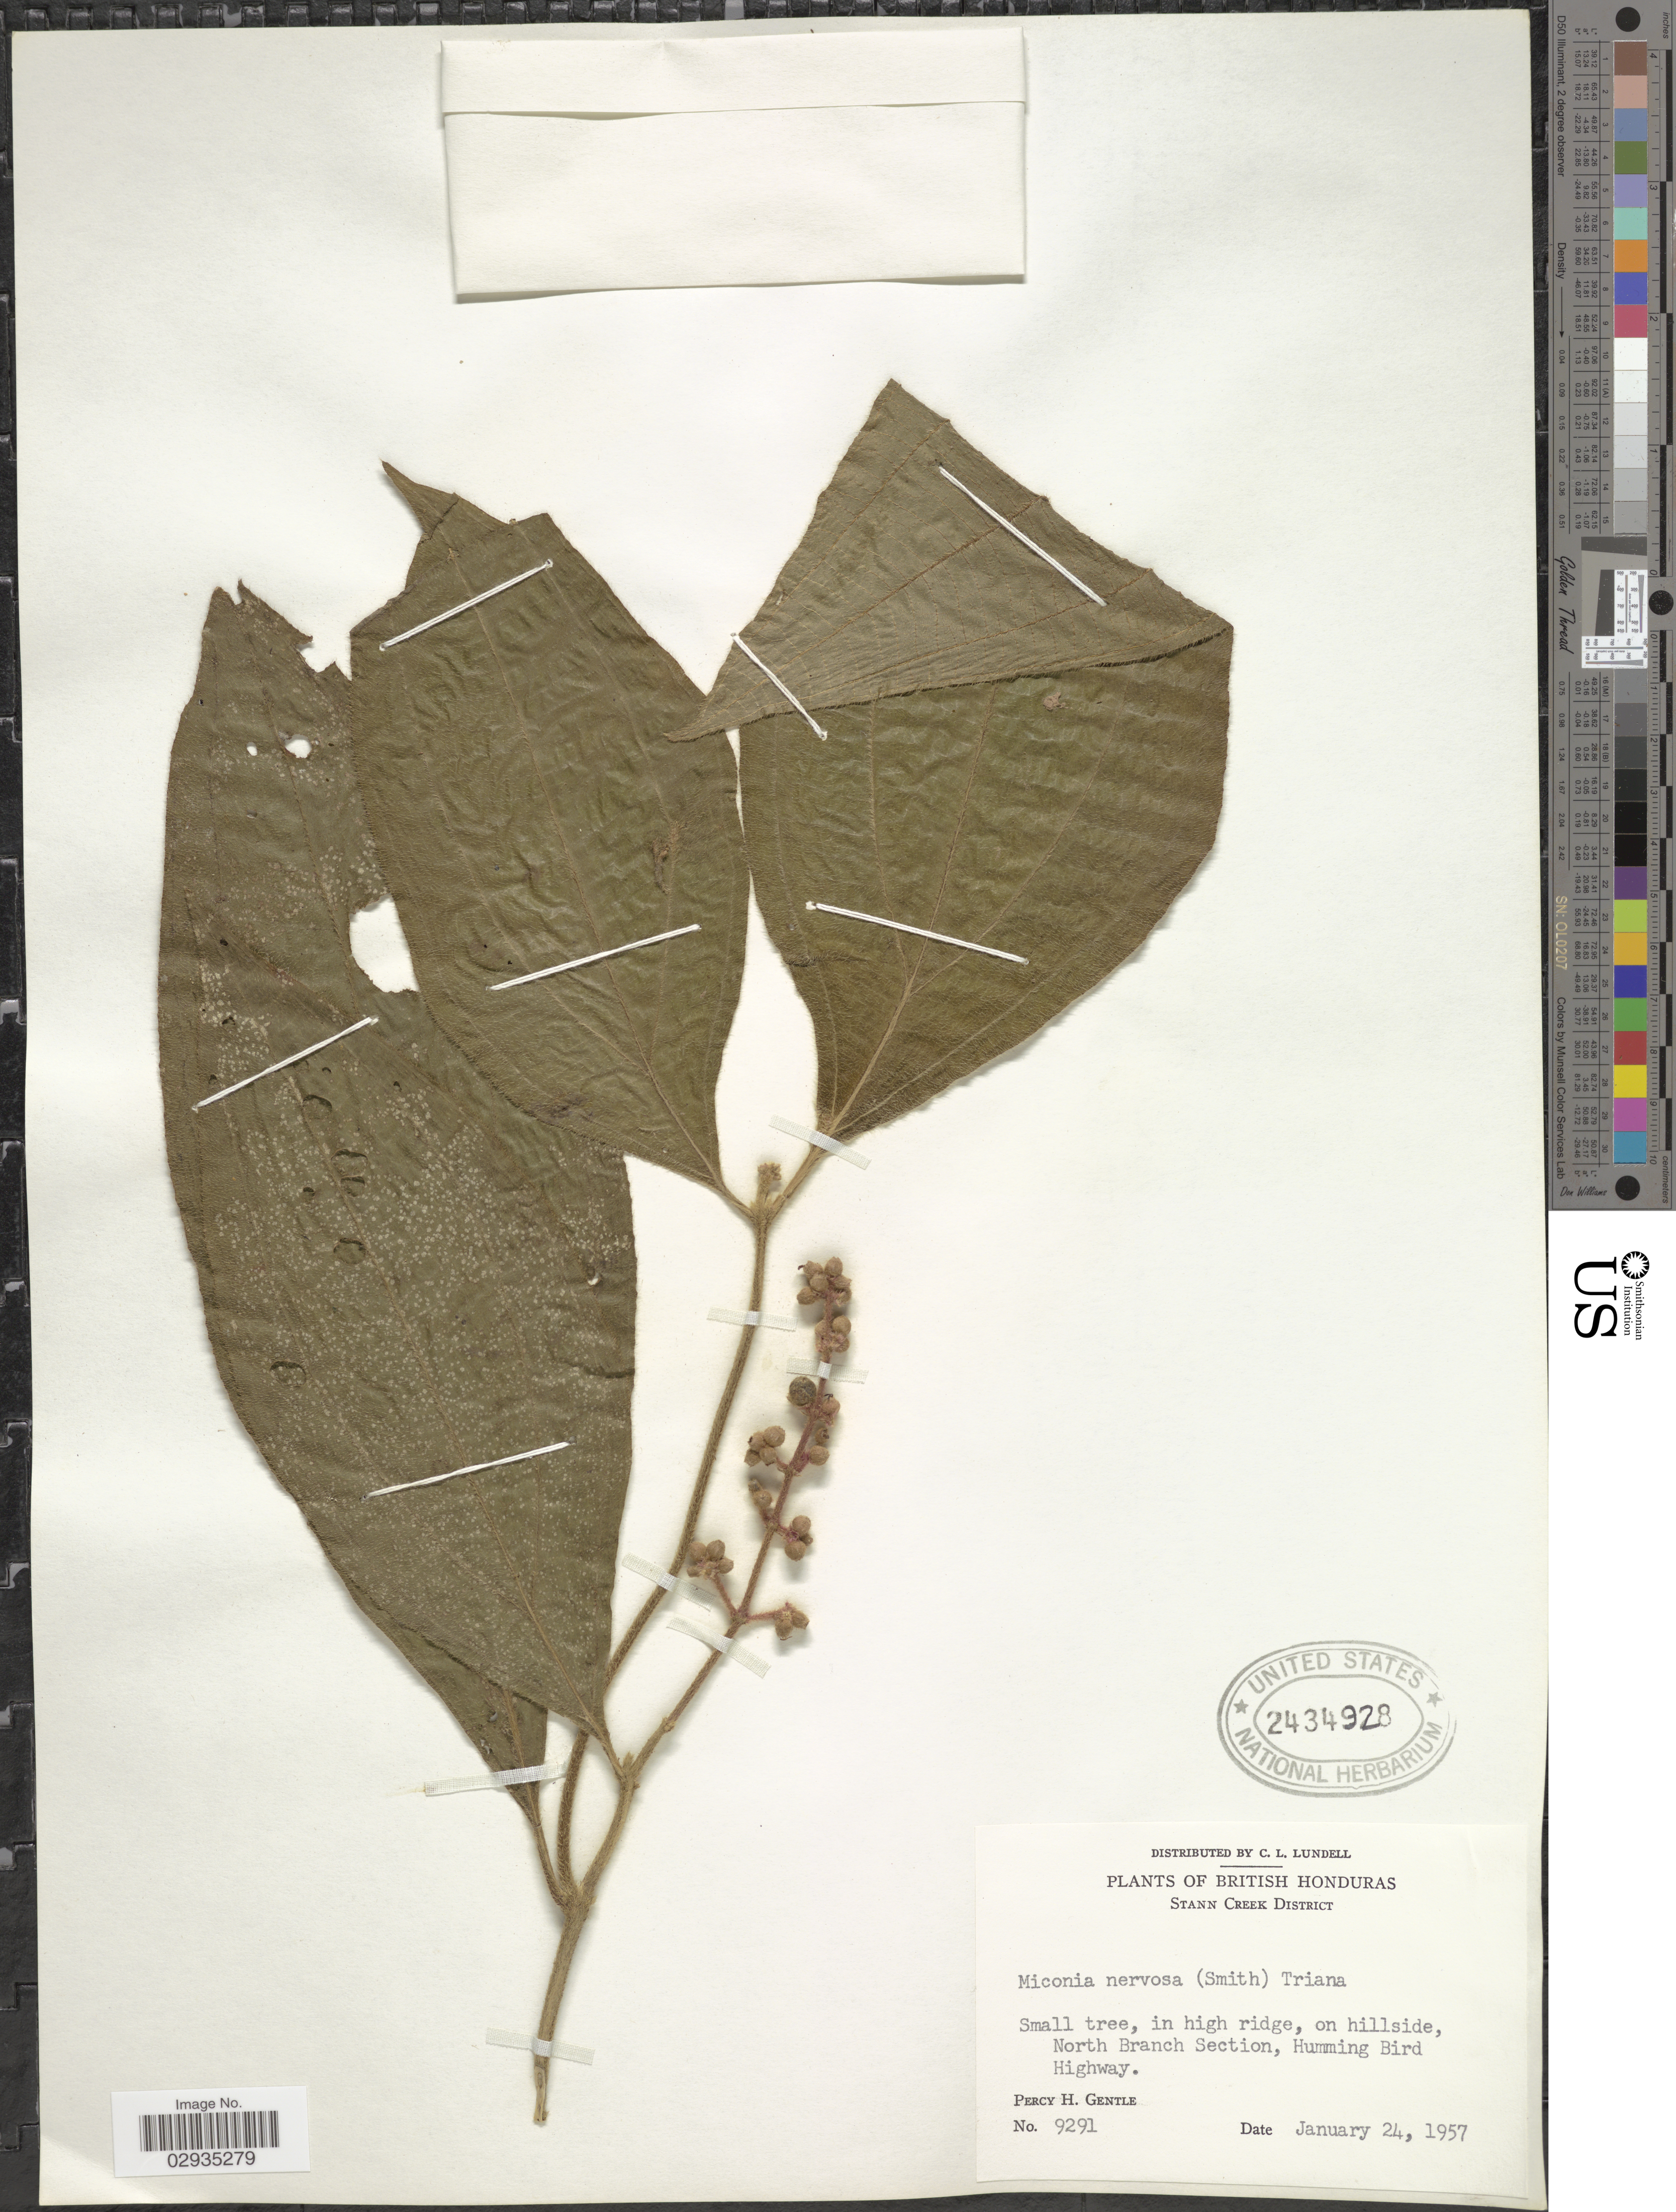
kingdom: Plantae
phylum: Tracheophyta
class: Magnoliopsida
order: Myrtales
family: Melastomataceae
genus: Miconia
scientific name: Miconia nervosa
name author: (Sm.) Triana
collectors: P. H. Gentle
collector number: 9291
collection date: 1957-01-24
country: Belize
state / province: Stann Creek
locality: British Honduras, Stann Creek District, North Branch Section, Humming Bird Highway.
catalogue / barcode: US 2434928